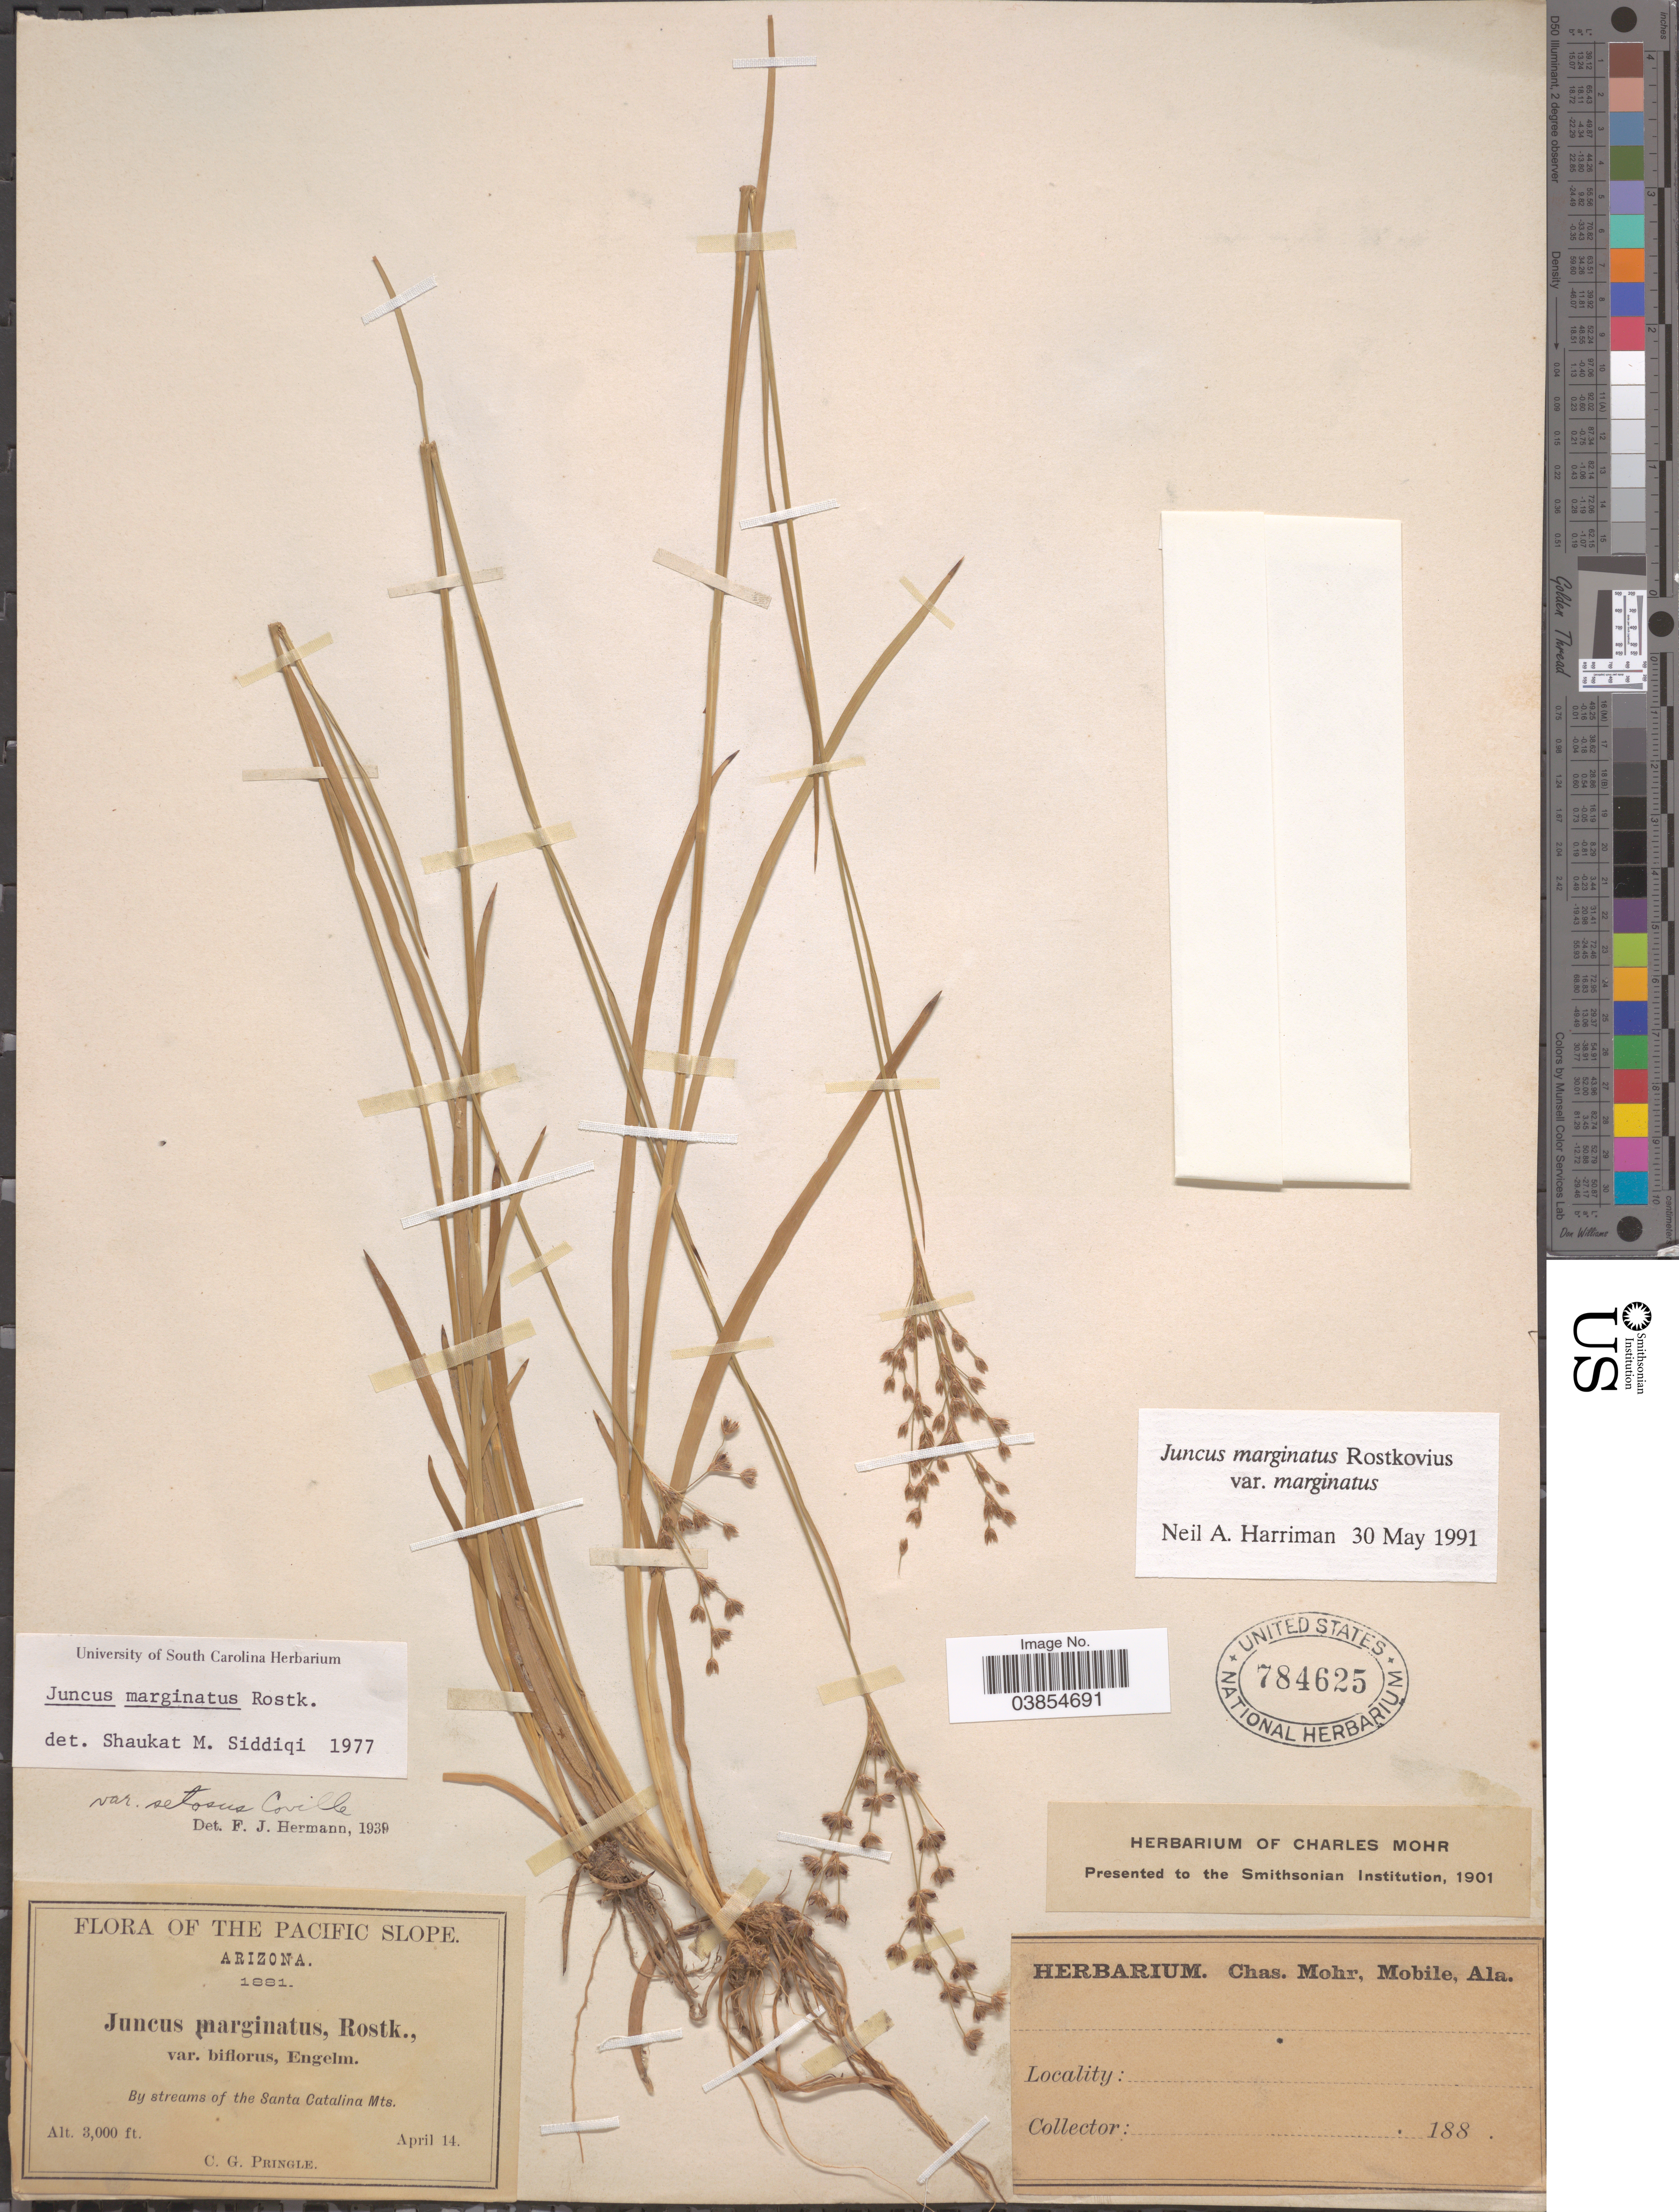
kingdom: Plantae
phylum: Tracheophyta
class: Liliopsida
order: Poales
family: Juncaceae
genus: Juncus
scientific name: Juncus marginatus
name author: Rostk.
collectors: C. G. Pringle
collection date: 1881-04-14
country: United States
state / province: Arizona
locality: The Pacific Slope. By streams of the Santa Catalina Mts.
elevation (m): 914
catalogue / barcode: US 784625